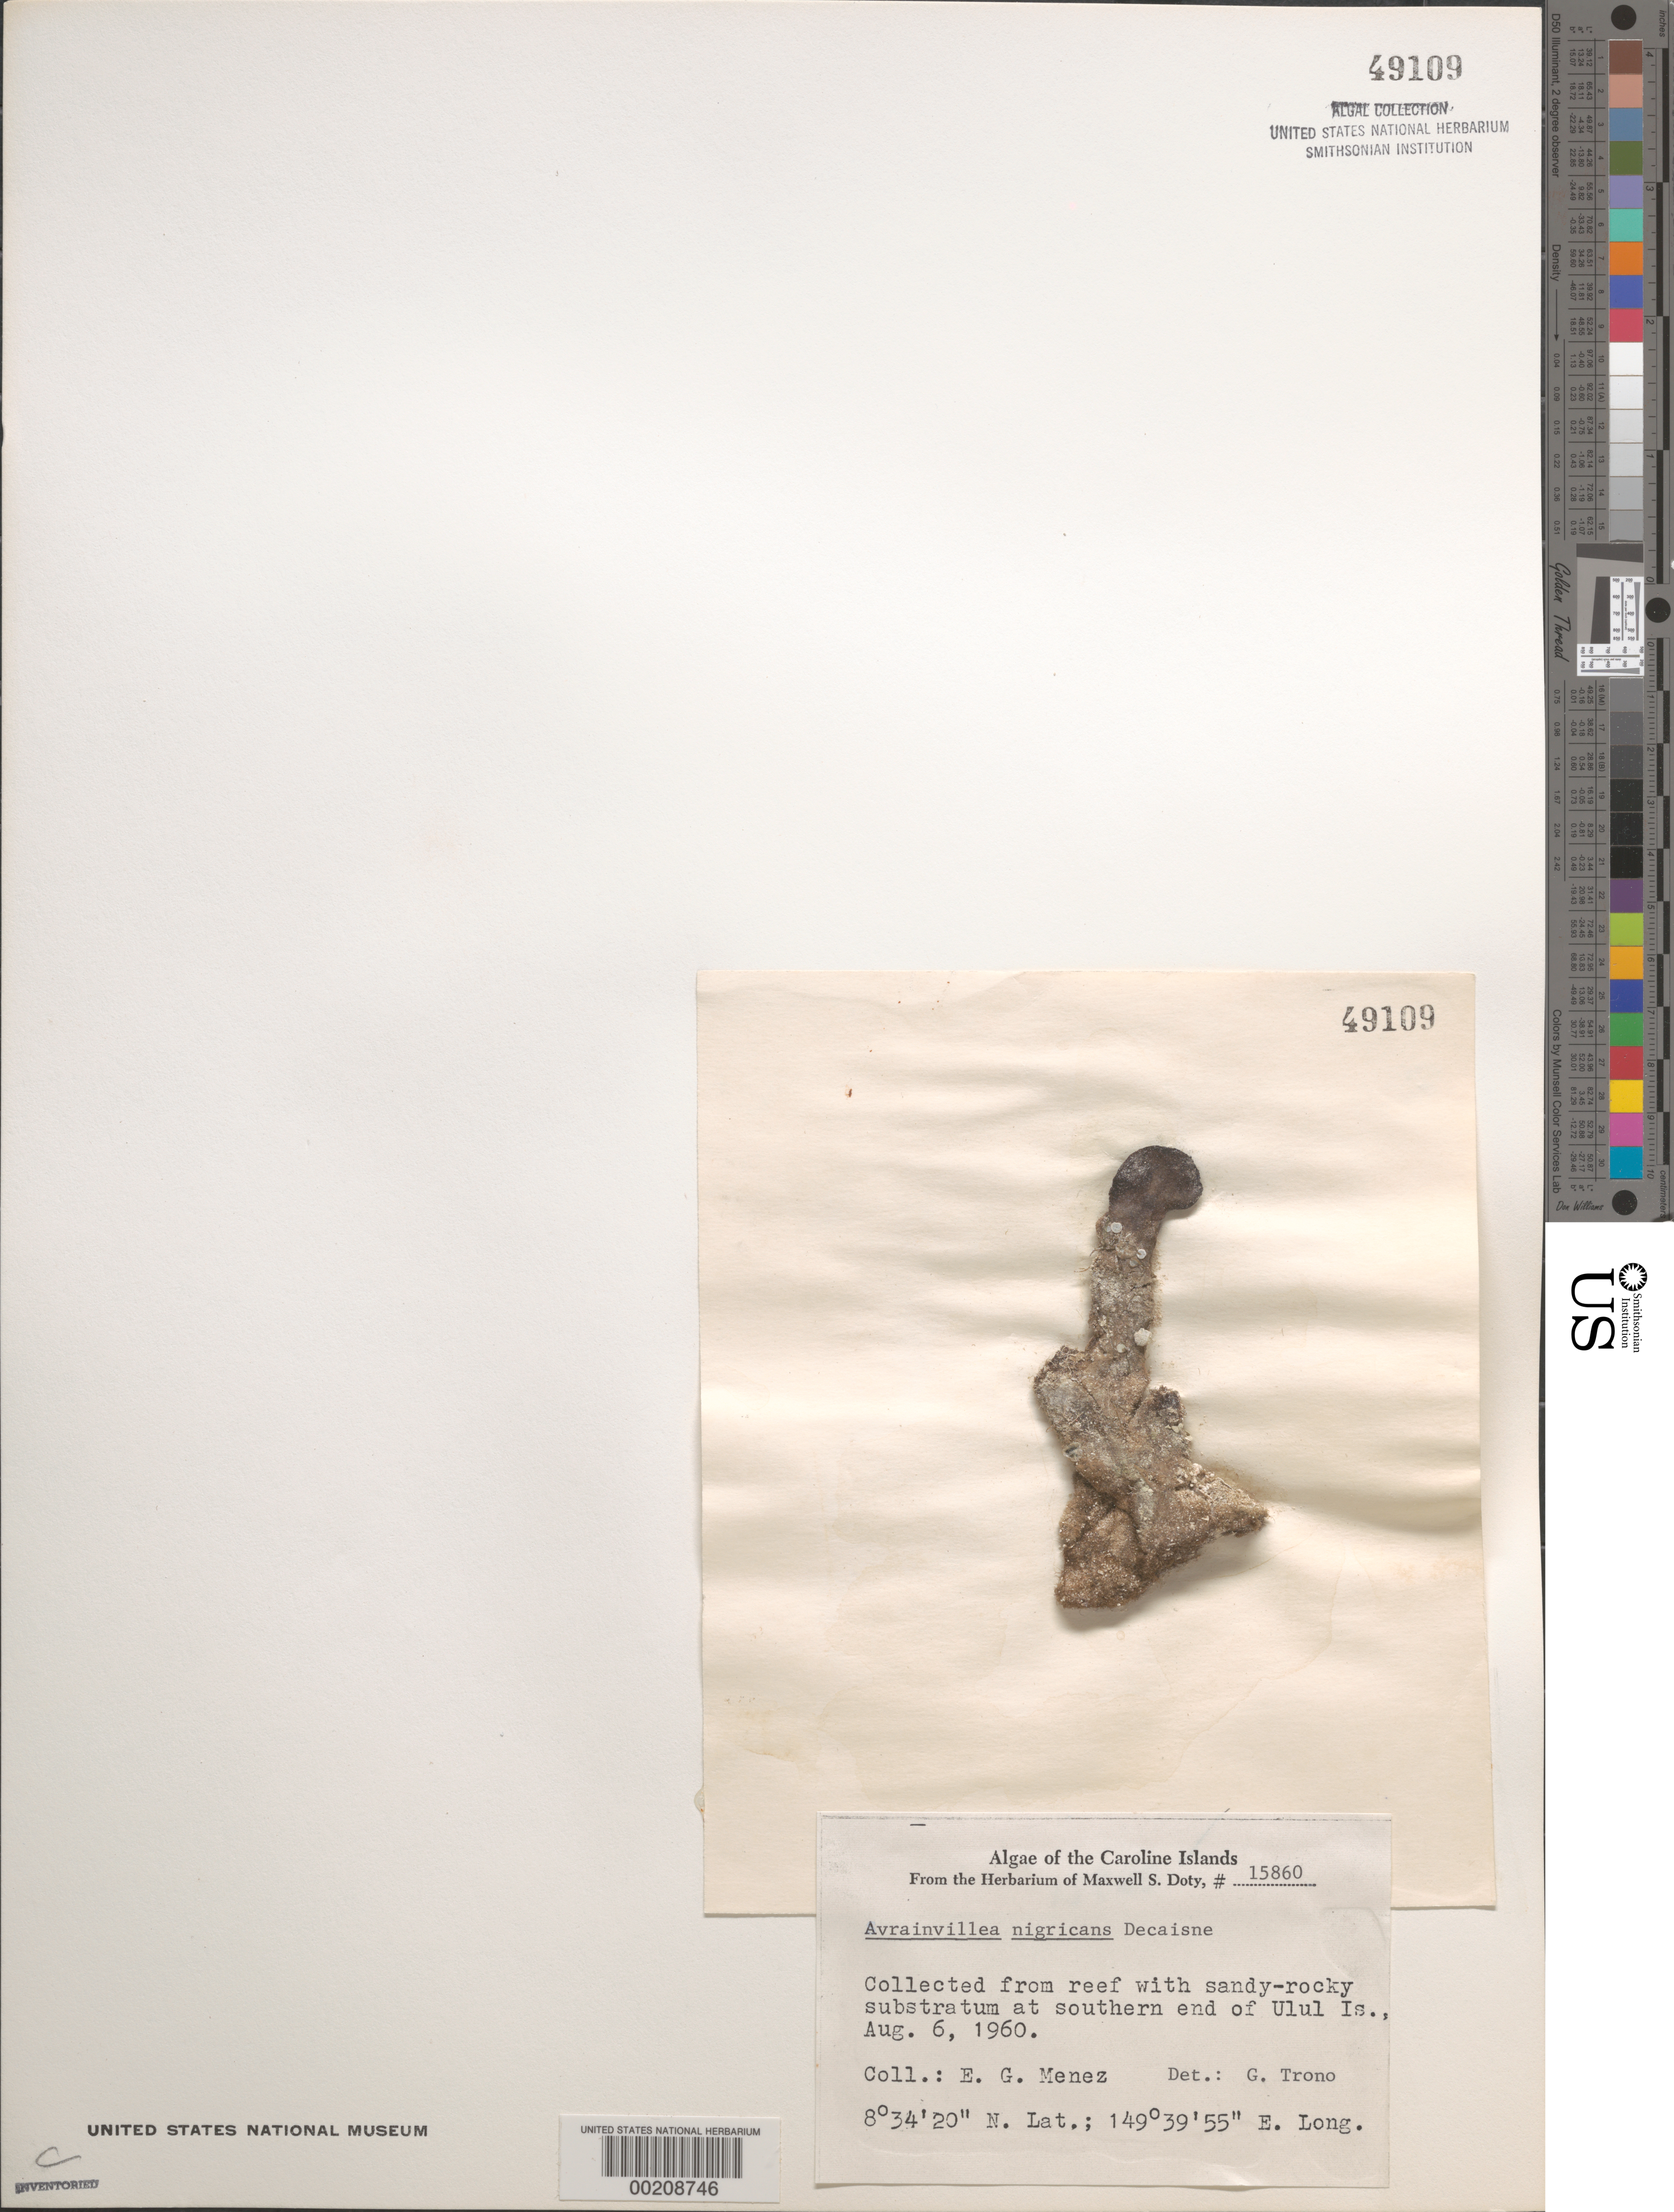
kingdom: Plantae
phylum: Chlorophyta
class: Ulvophyceae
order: Bryopsidales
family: Dichotomosiphonaceae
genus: Avrainvillea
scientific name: Avrainvillea nigricans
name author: Decne.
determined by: Trono, Gavino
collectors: Meñez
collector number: MSD 15860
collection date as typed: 06 Aug 1960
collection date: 1960-08-06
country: Micronesia, Federated States of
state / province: Truk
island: Namonuito Atoll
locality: Ulal Islet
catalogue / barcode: US 49109